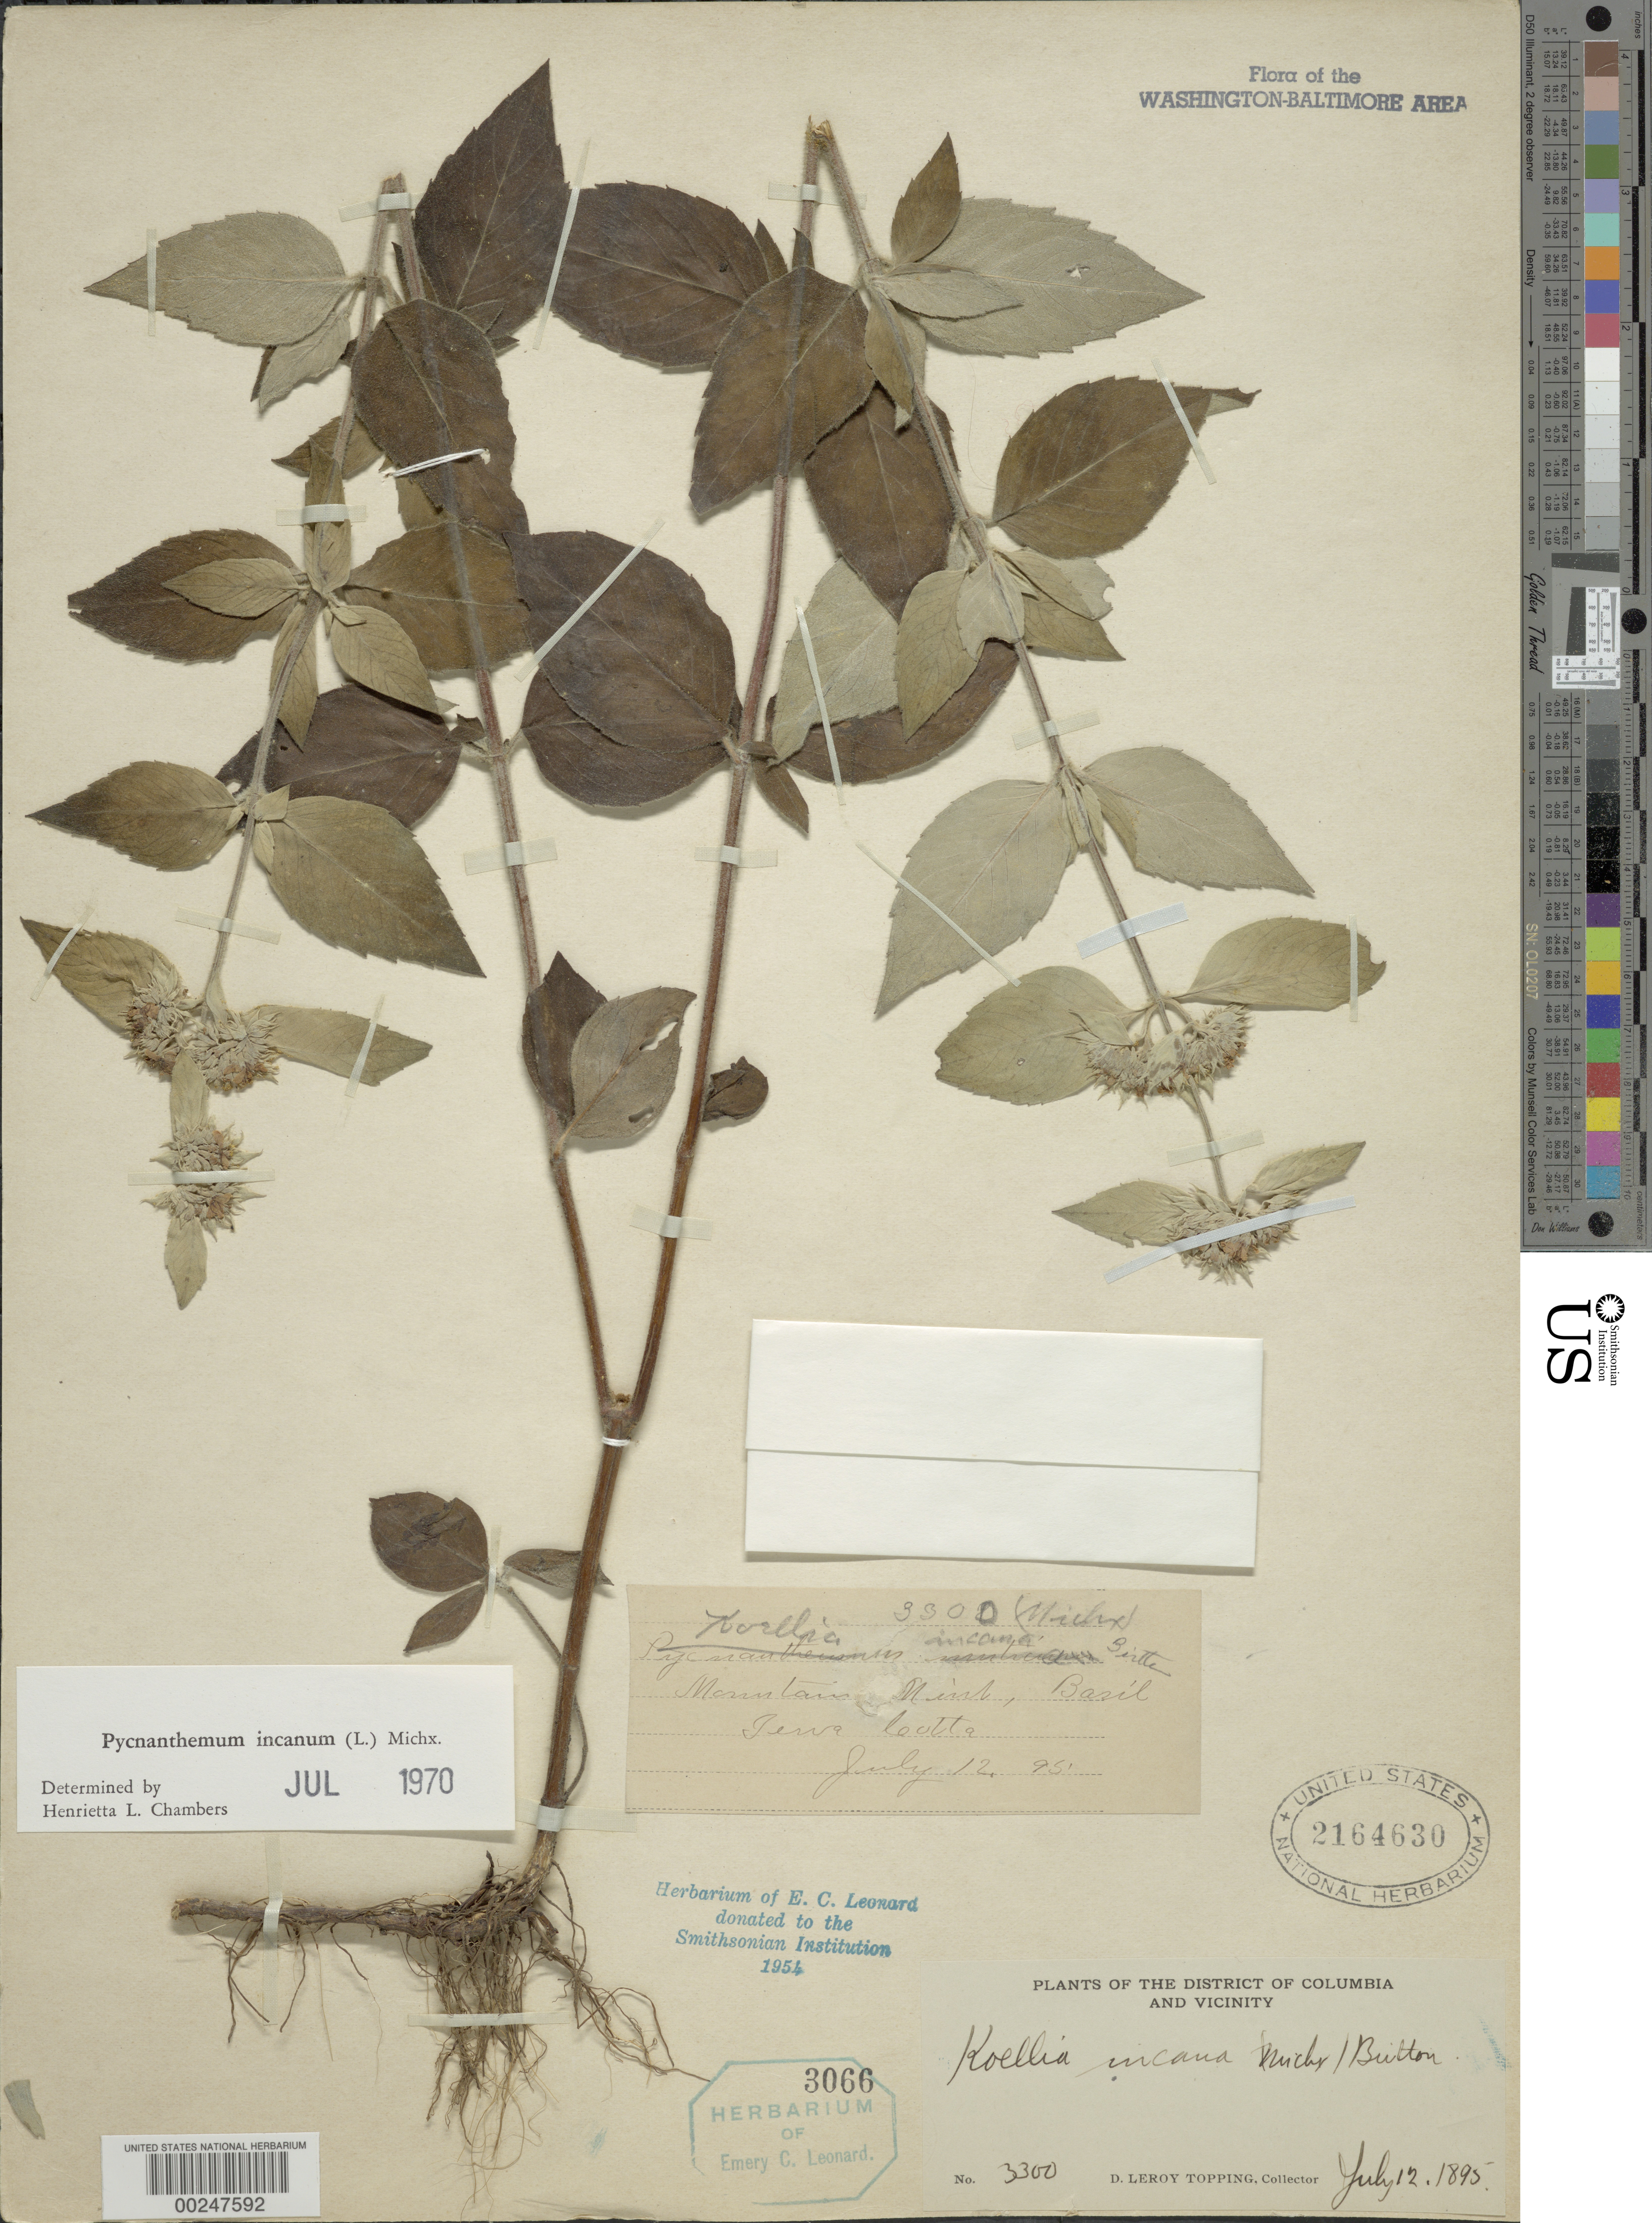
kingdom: Plantae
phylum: Tracheophyta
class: Magnoliopsida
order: Lamiales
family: Lamiaceae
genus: Pycnanthemum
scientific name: Pycnanthemum incanum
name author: (L.) Michx.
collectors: D. L. Topping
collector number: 3300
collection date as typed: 12 Jul 1895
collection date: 1895-07-12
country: United States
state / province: District of Columbia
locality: Terra Cotta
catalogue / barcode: US 2164630